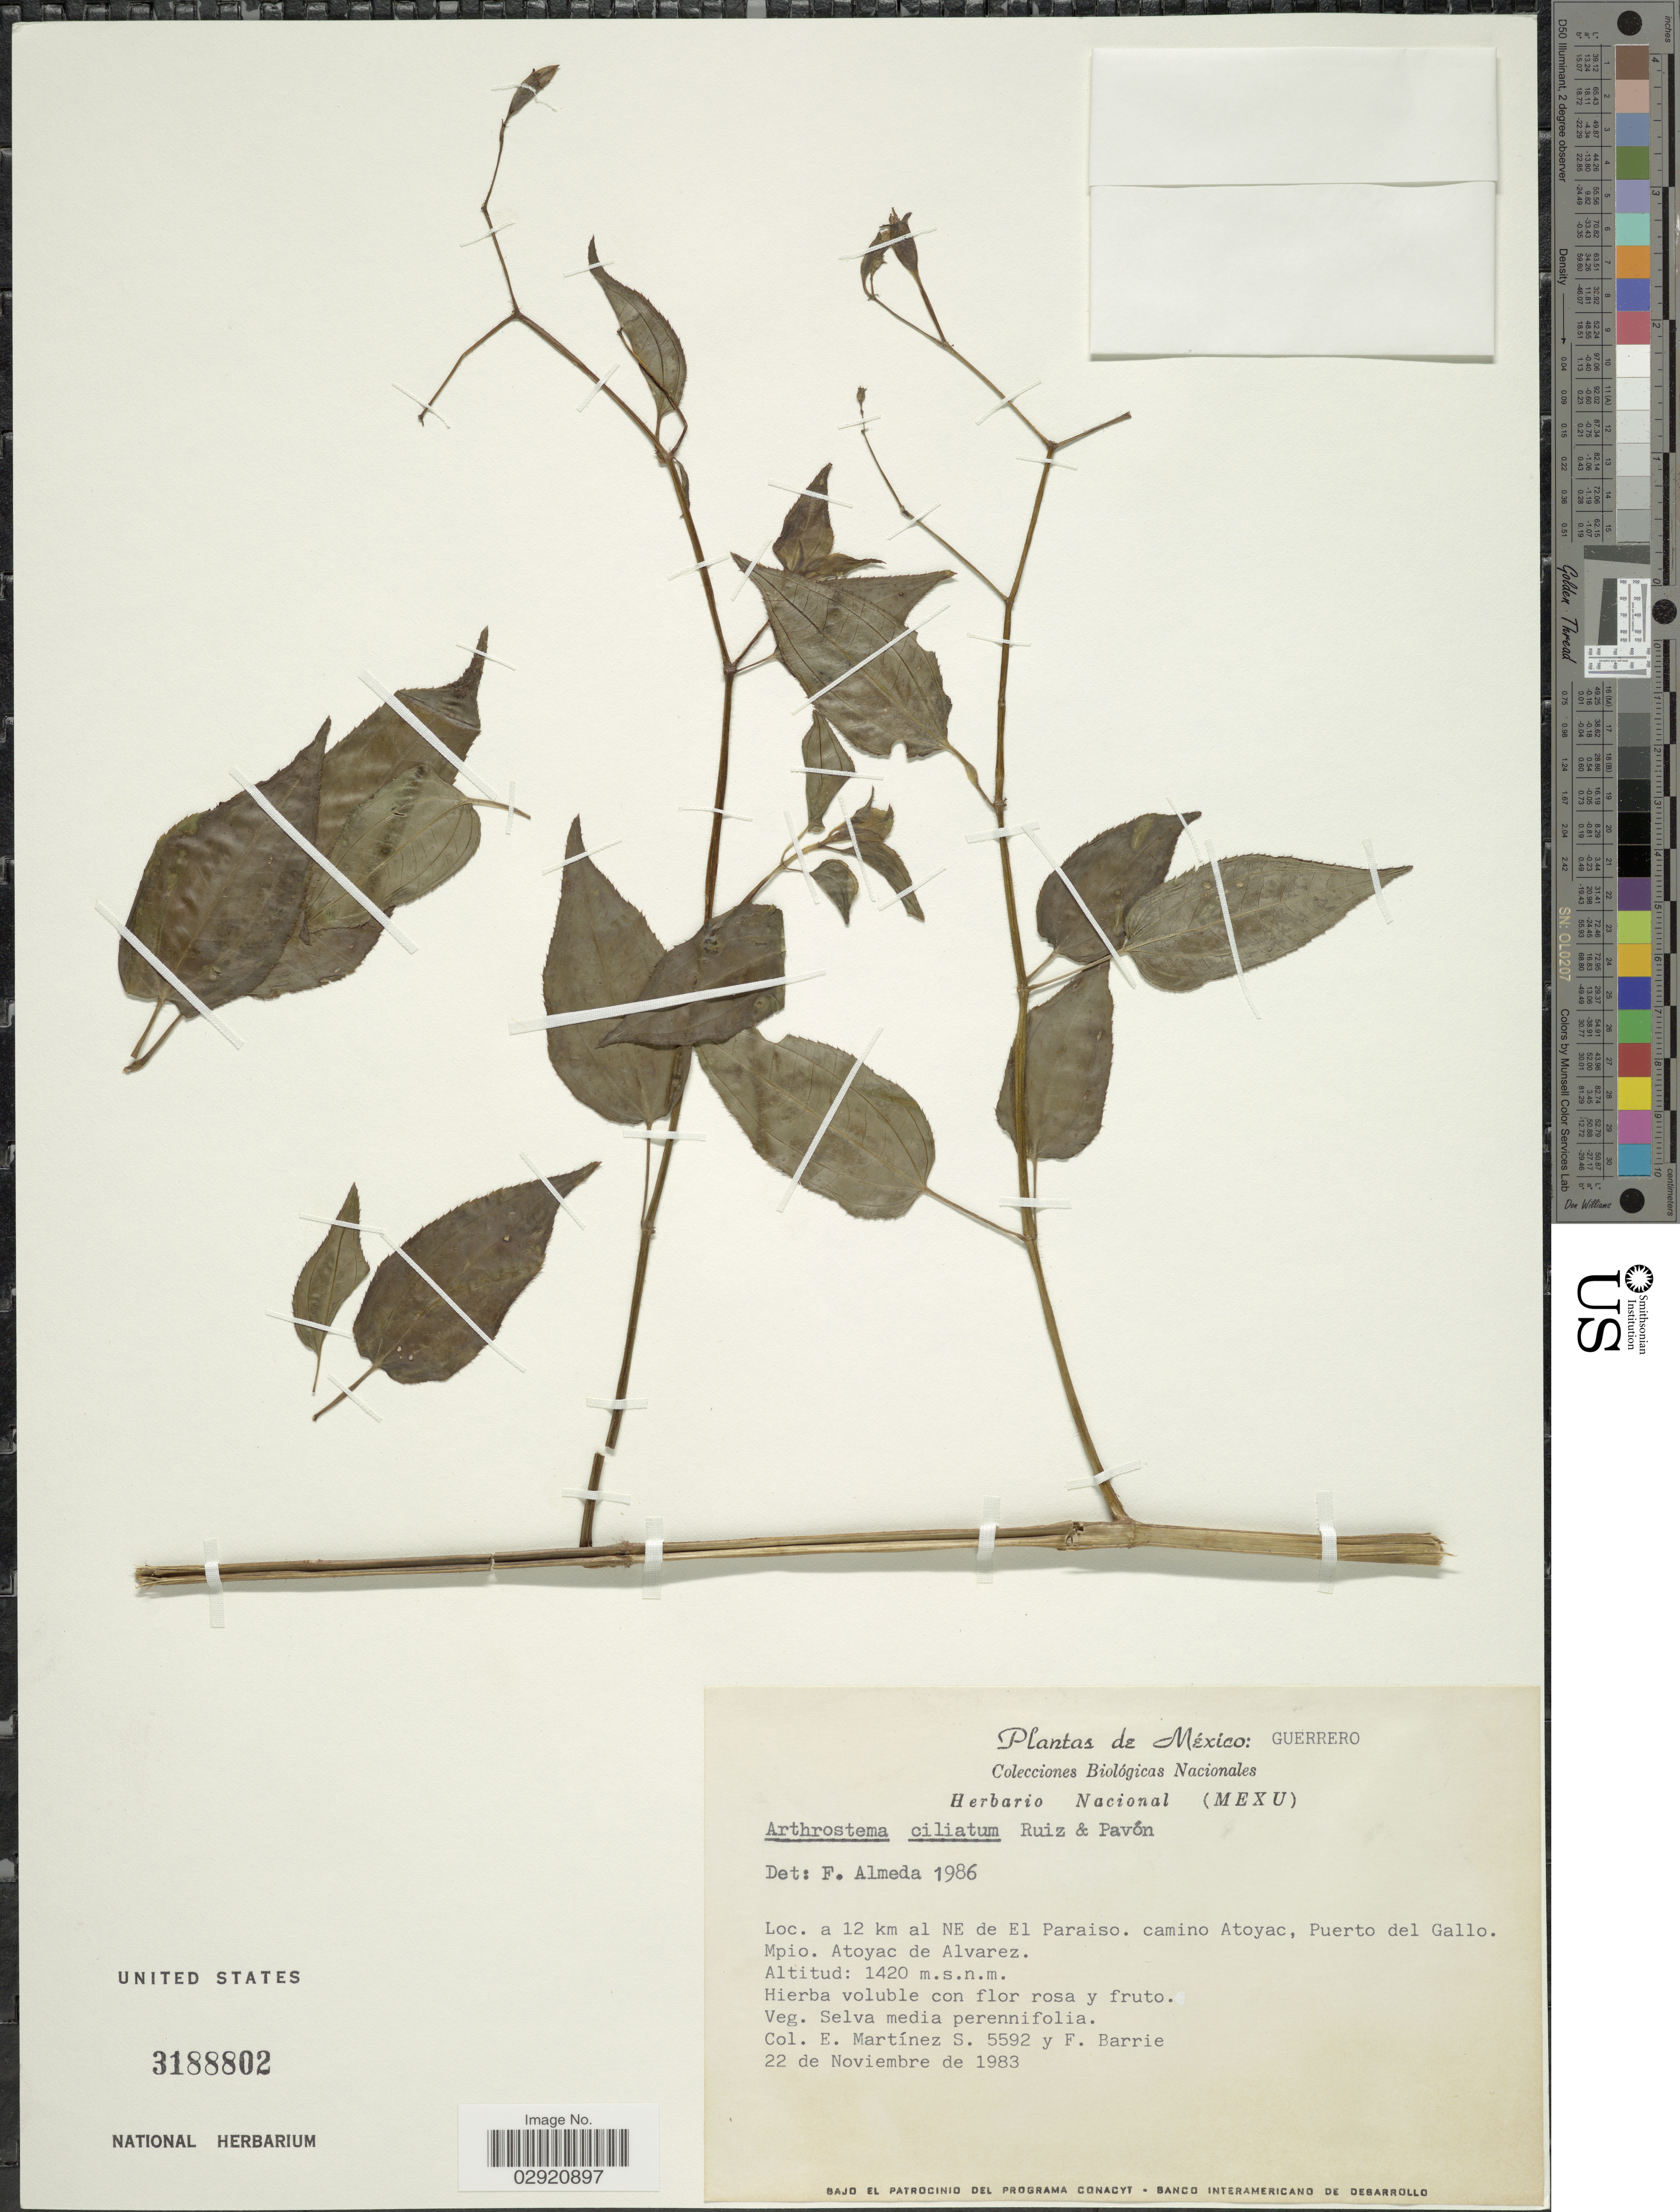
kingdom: Plantae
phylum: Tracheophyta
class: Magnoliopsida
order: Myrtales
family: Melastomataceae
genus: Arthrostemma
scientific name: Arthrostemma ciliatum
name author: Pav. ex D. Don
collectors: E. M. Martínez S. & F. R. Barrie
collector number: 5592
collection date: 1983-11-22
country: Mexico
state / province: Guerrero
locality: A 12 km al NE de El Paraiso. Camino Atoyac, Puerto del Gallo. Mpio. Atoyac de Alvarez.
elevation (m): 1420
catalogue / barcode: US 3188802